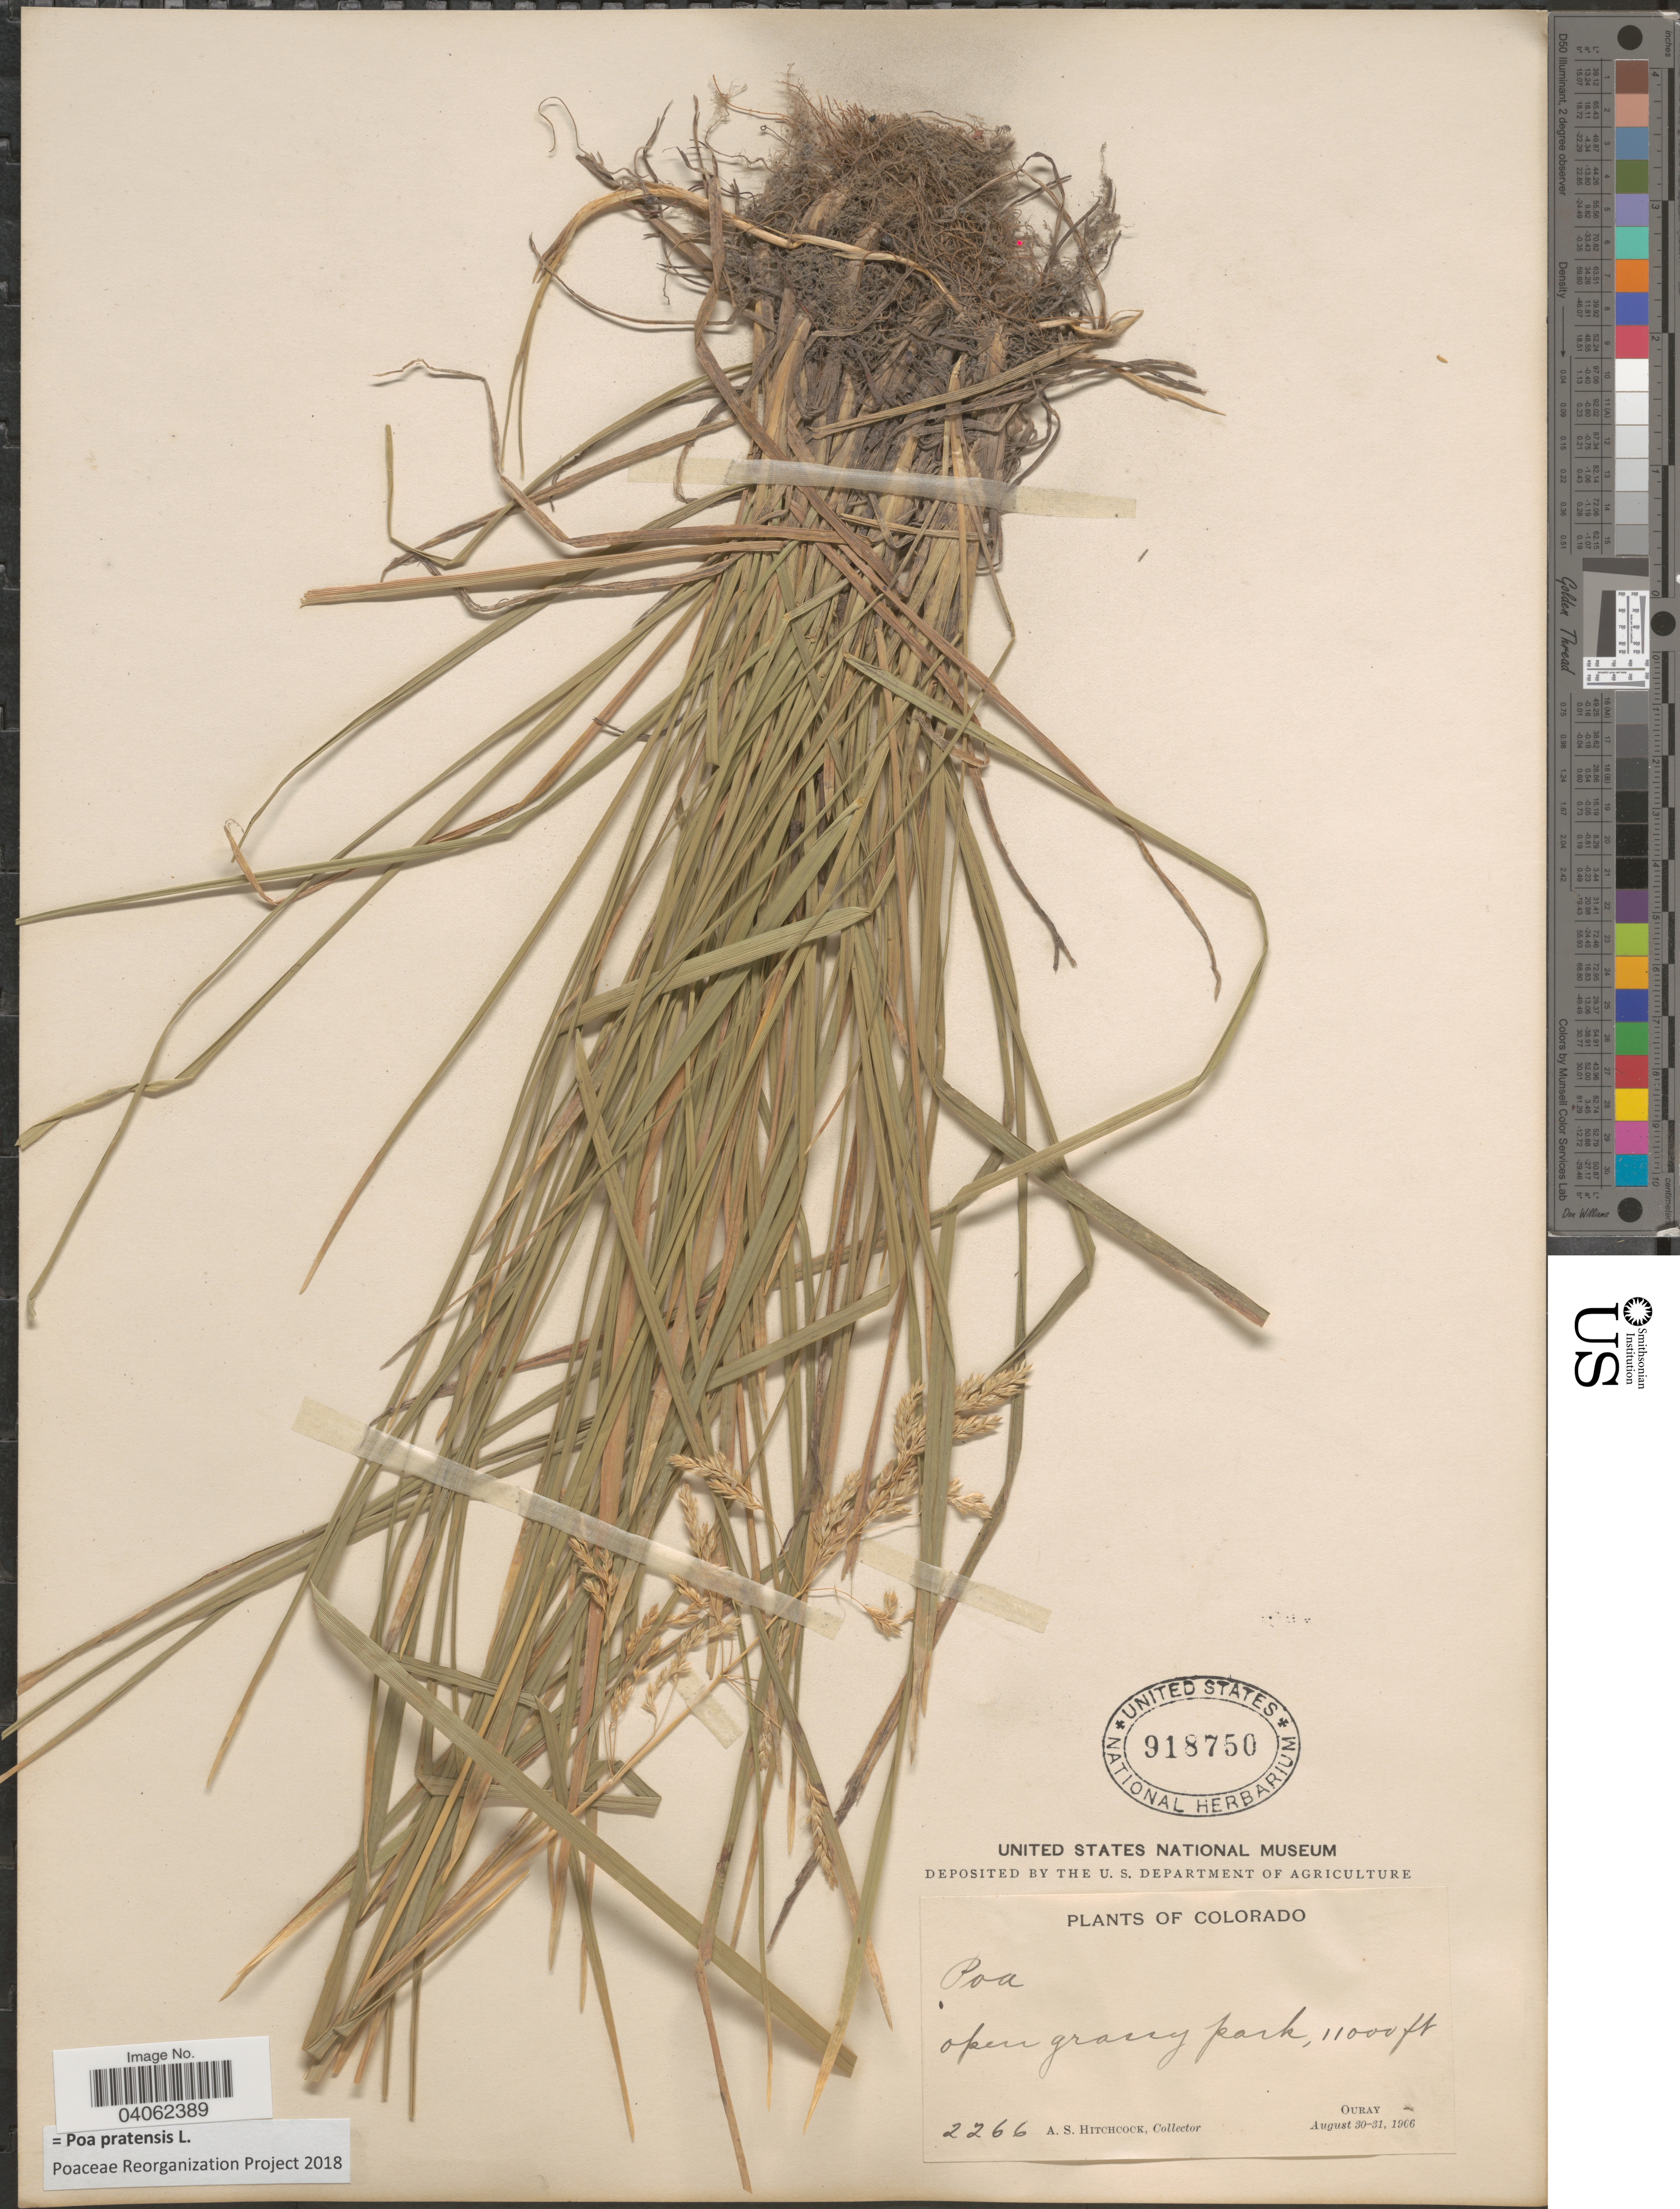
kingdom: Plantae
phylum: Tracheophyta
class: Liliopsida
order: Poales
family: Poaceae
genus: Poa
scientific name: Poa pratensis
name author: L.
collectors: A. S. Hitchcock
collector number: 2266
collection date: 1906-08-30/1906-08-31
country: United States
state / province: Colorado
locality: Ouray.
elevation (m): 3353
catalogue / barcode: US 918750